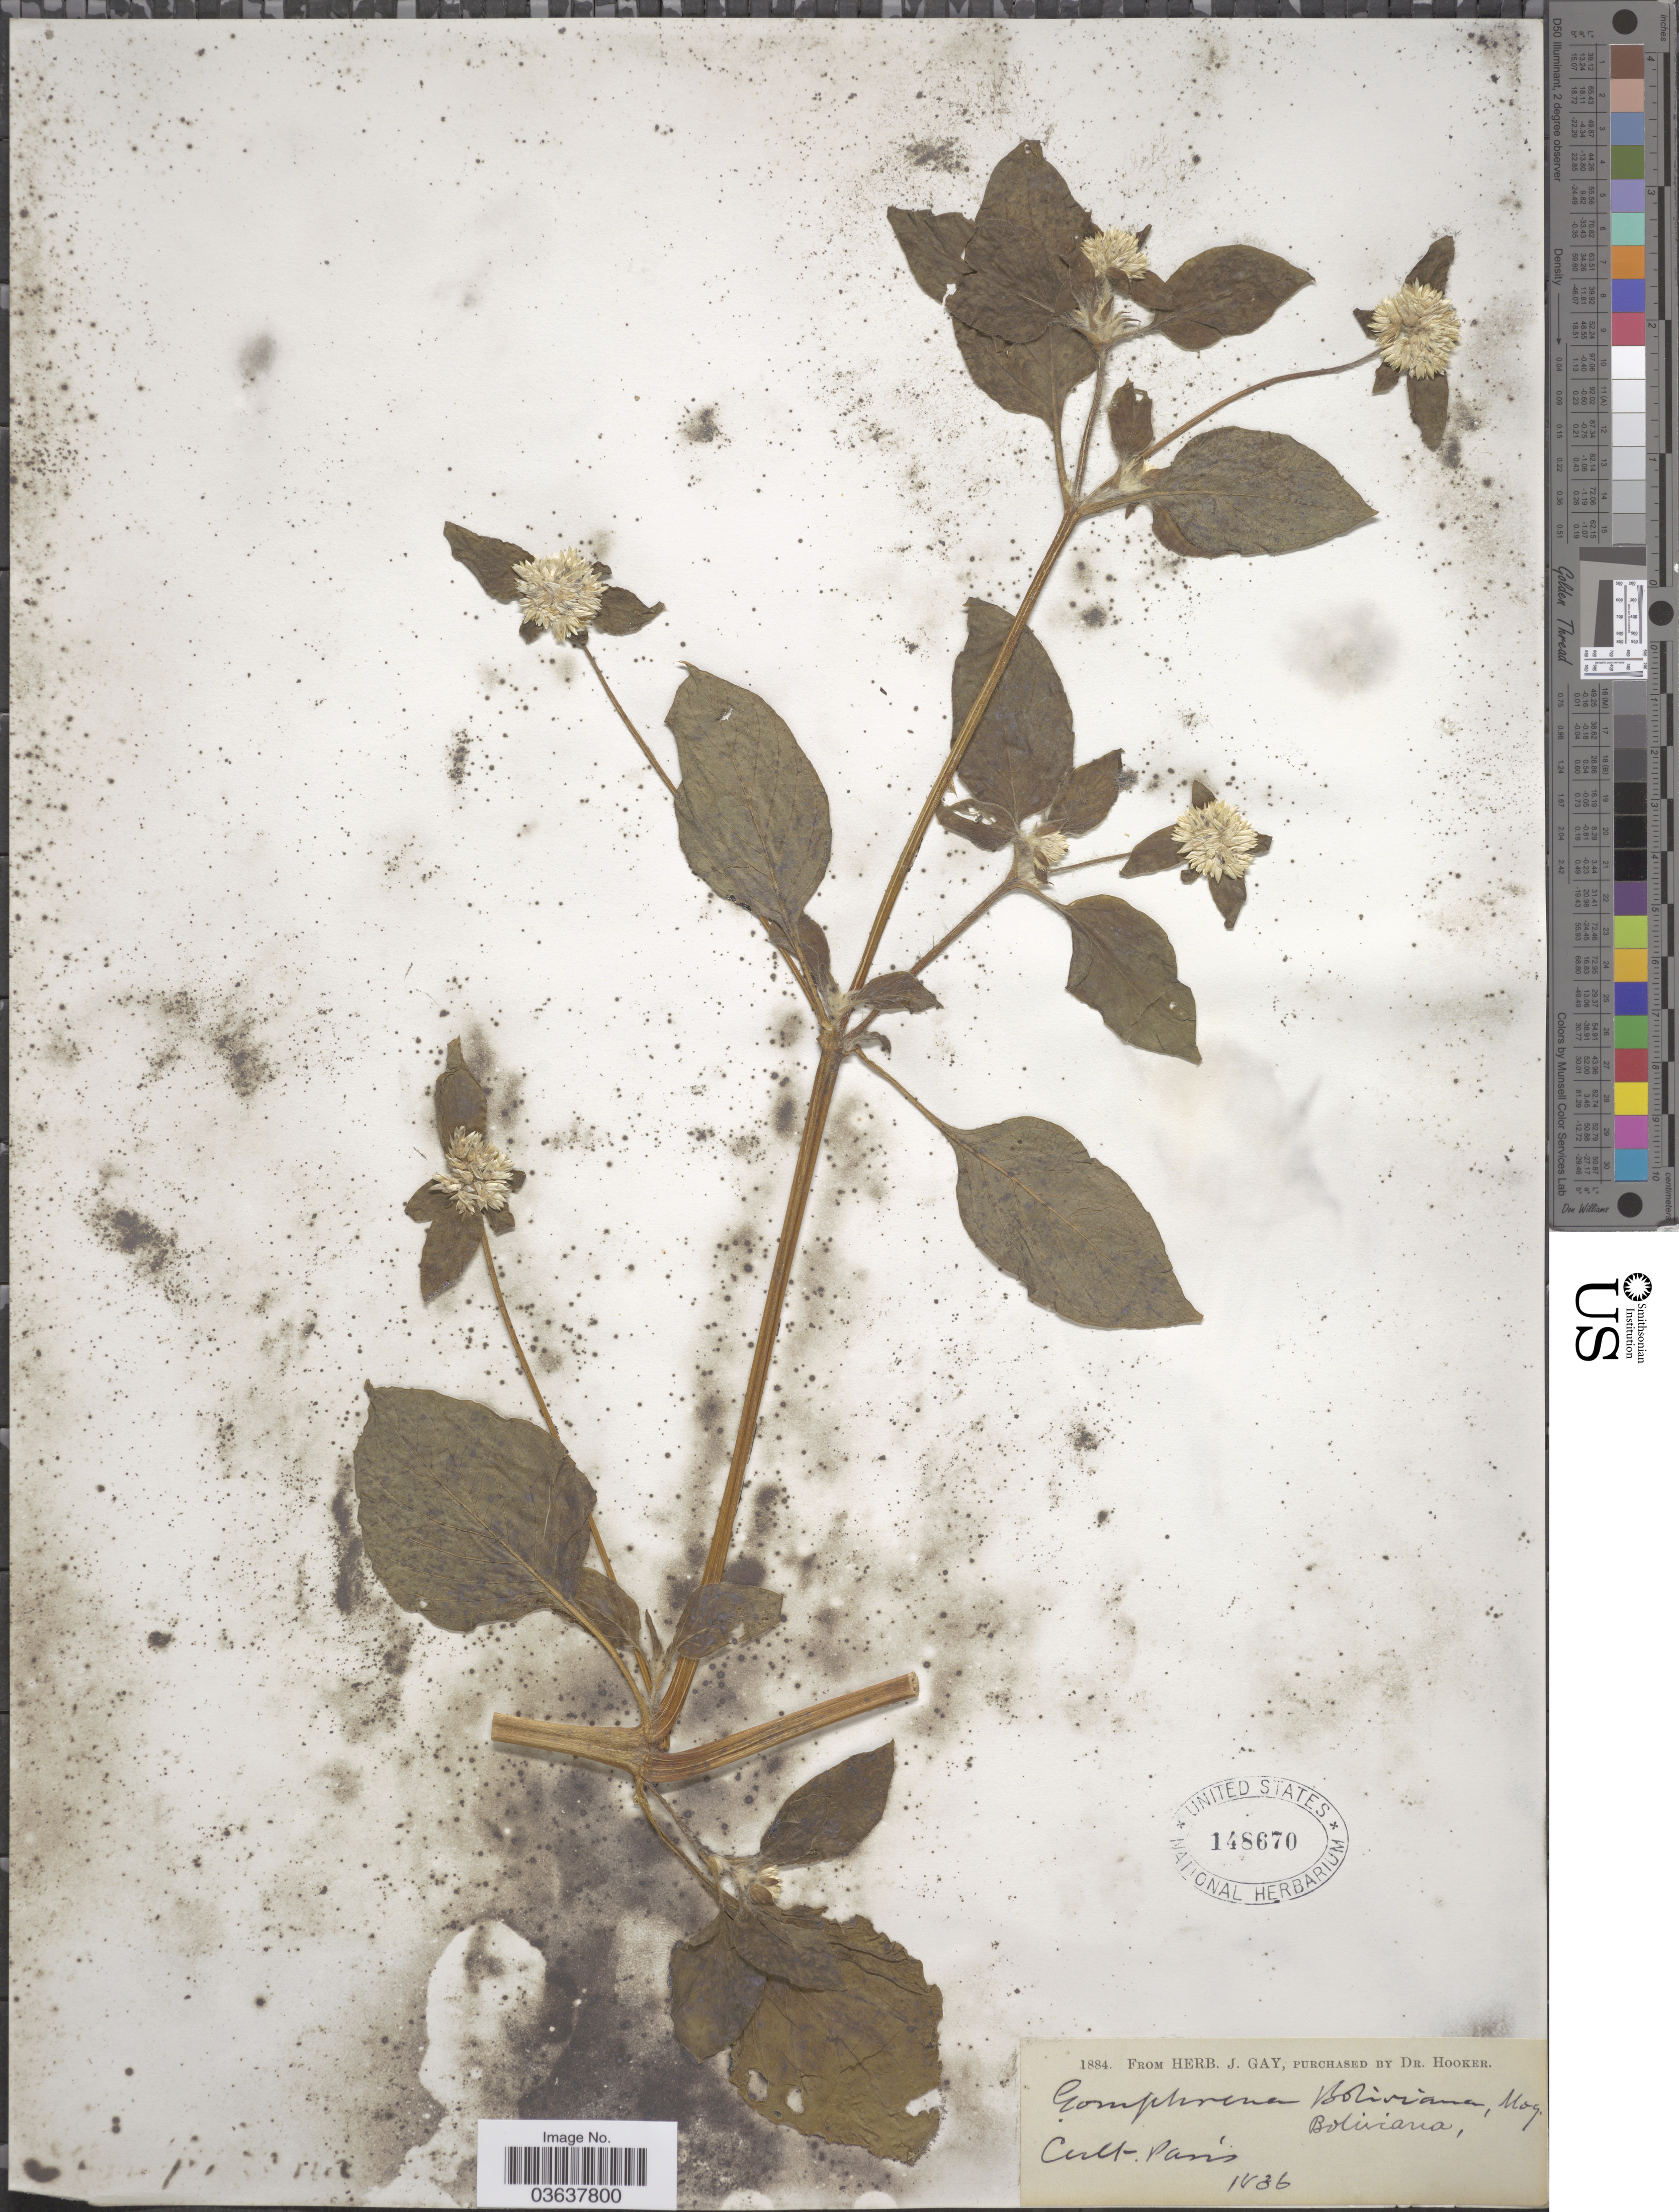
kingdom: Plantae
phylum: Tracheophyta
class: Magnoliopsida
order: Caryophyllales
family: Amaranthaceae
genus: Gomphrena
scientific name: Gomphrena boliviana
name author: Moq.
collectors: ex herb. J. Gay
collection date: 1836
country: France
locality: Cult. Paris.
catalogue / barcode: US 148670